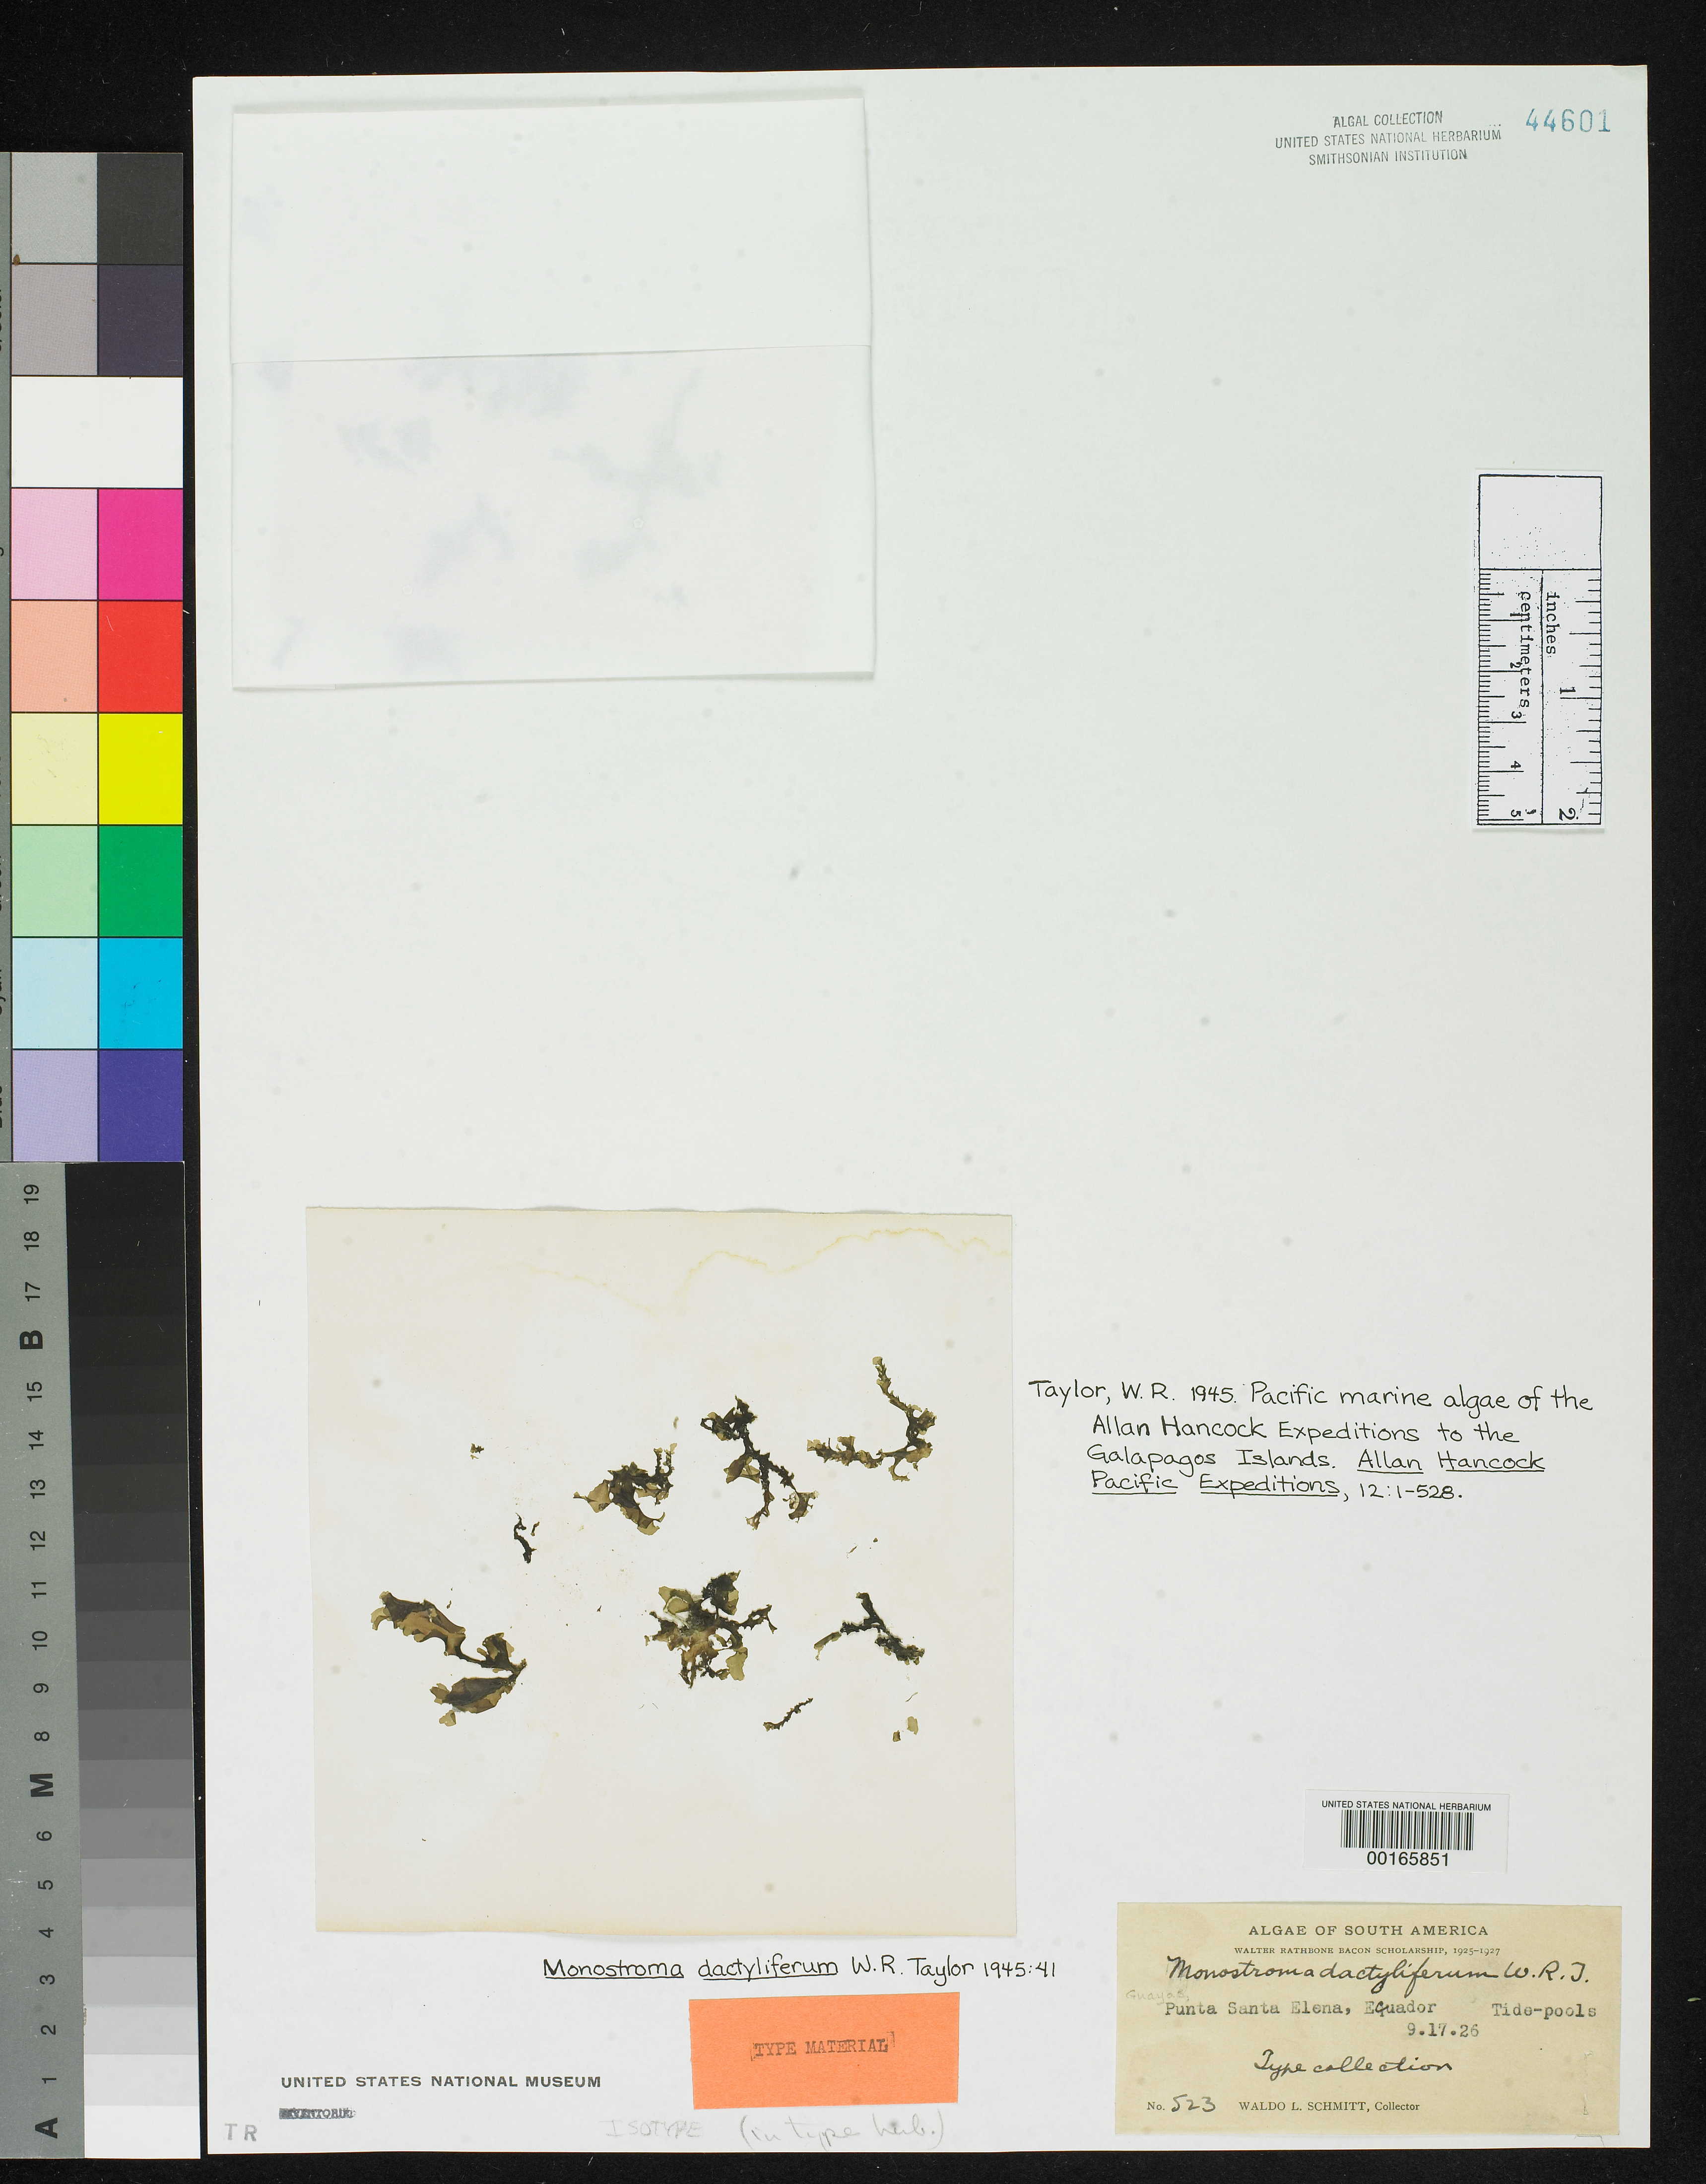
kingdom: Plantae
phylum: Chlorophyta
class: Ulvophyceae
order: Ulvales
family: Monostromataceae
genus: Monostroma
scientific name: Monostroma dactyliferum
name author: W.R. Taylor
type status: Isotype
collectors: W. L. Schmitt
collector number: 523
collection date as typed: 17 Sep 1926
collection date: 1926-09-17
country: Ecuador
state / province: Guayas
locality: Punta Santa Elena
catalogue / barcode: US 44601